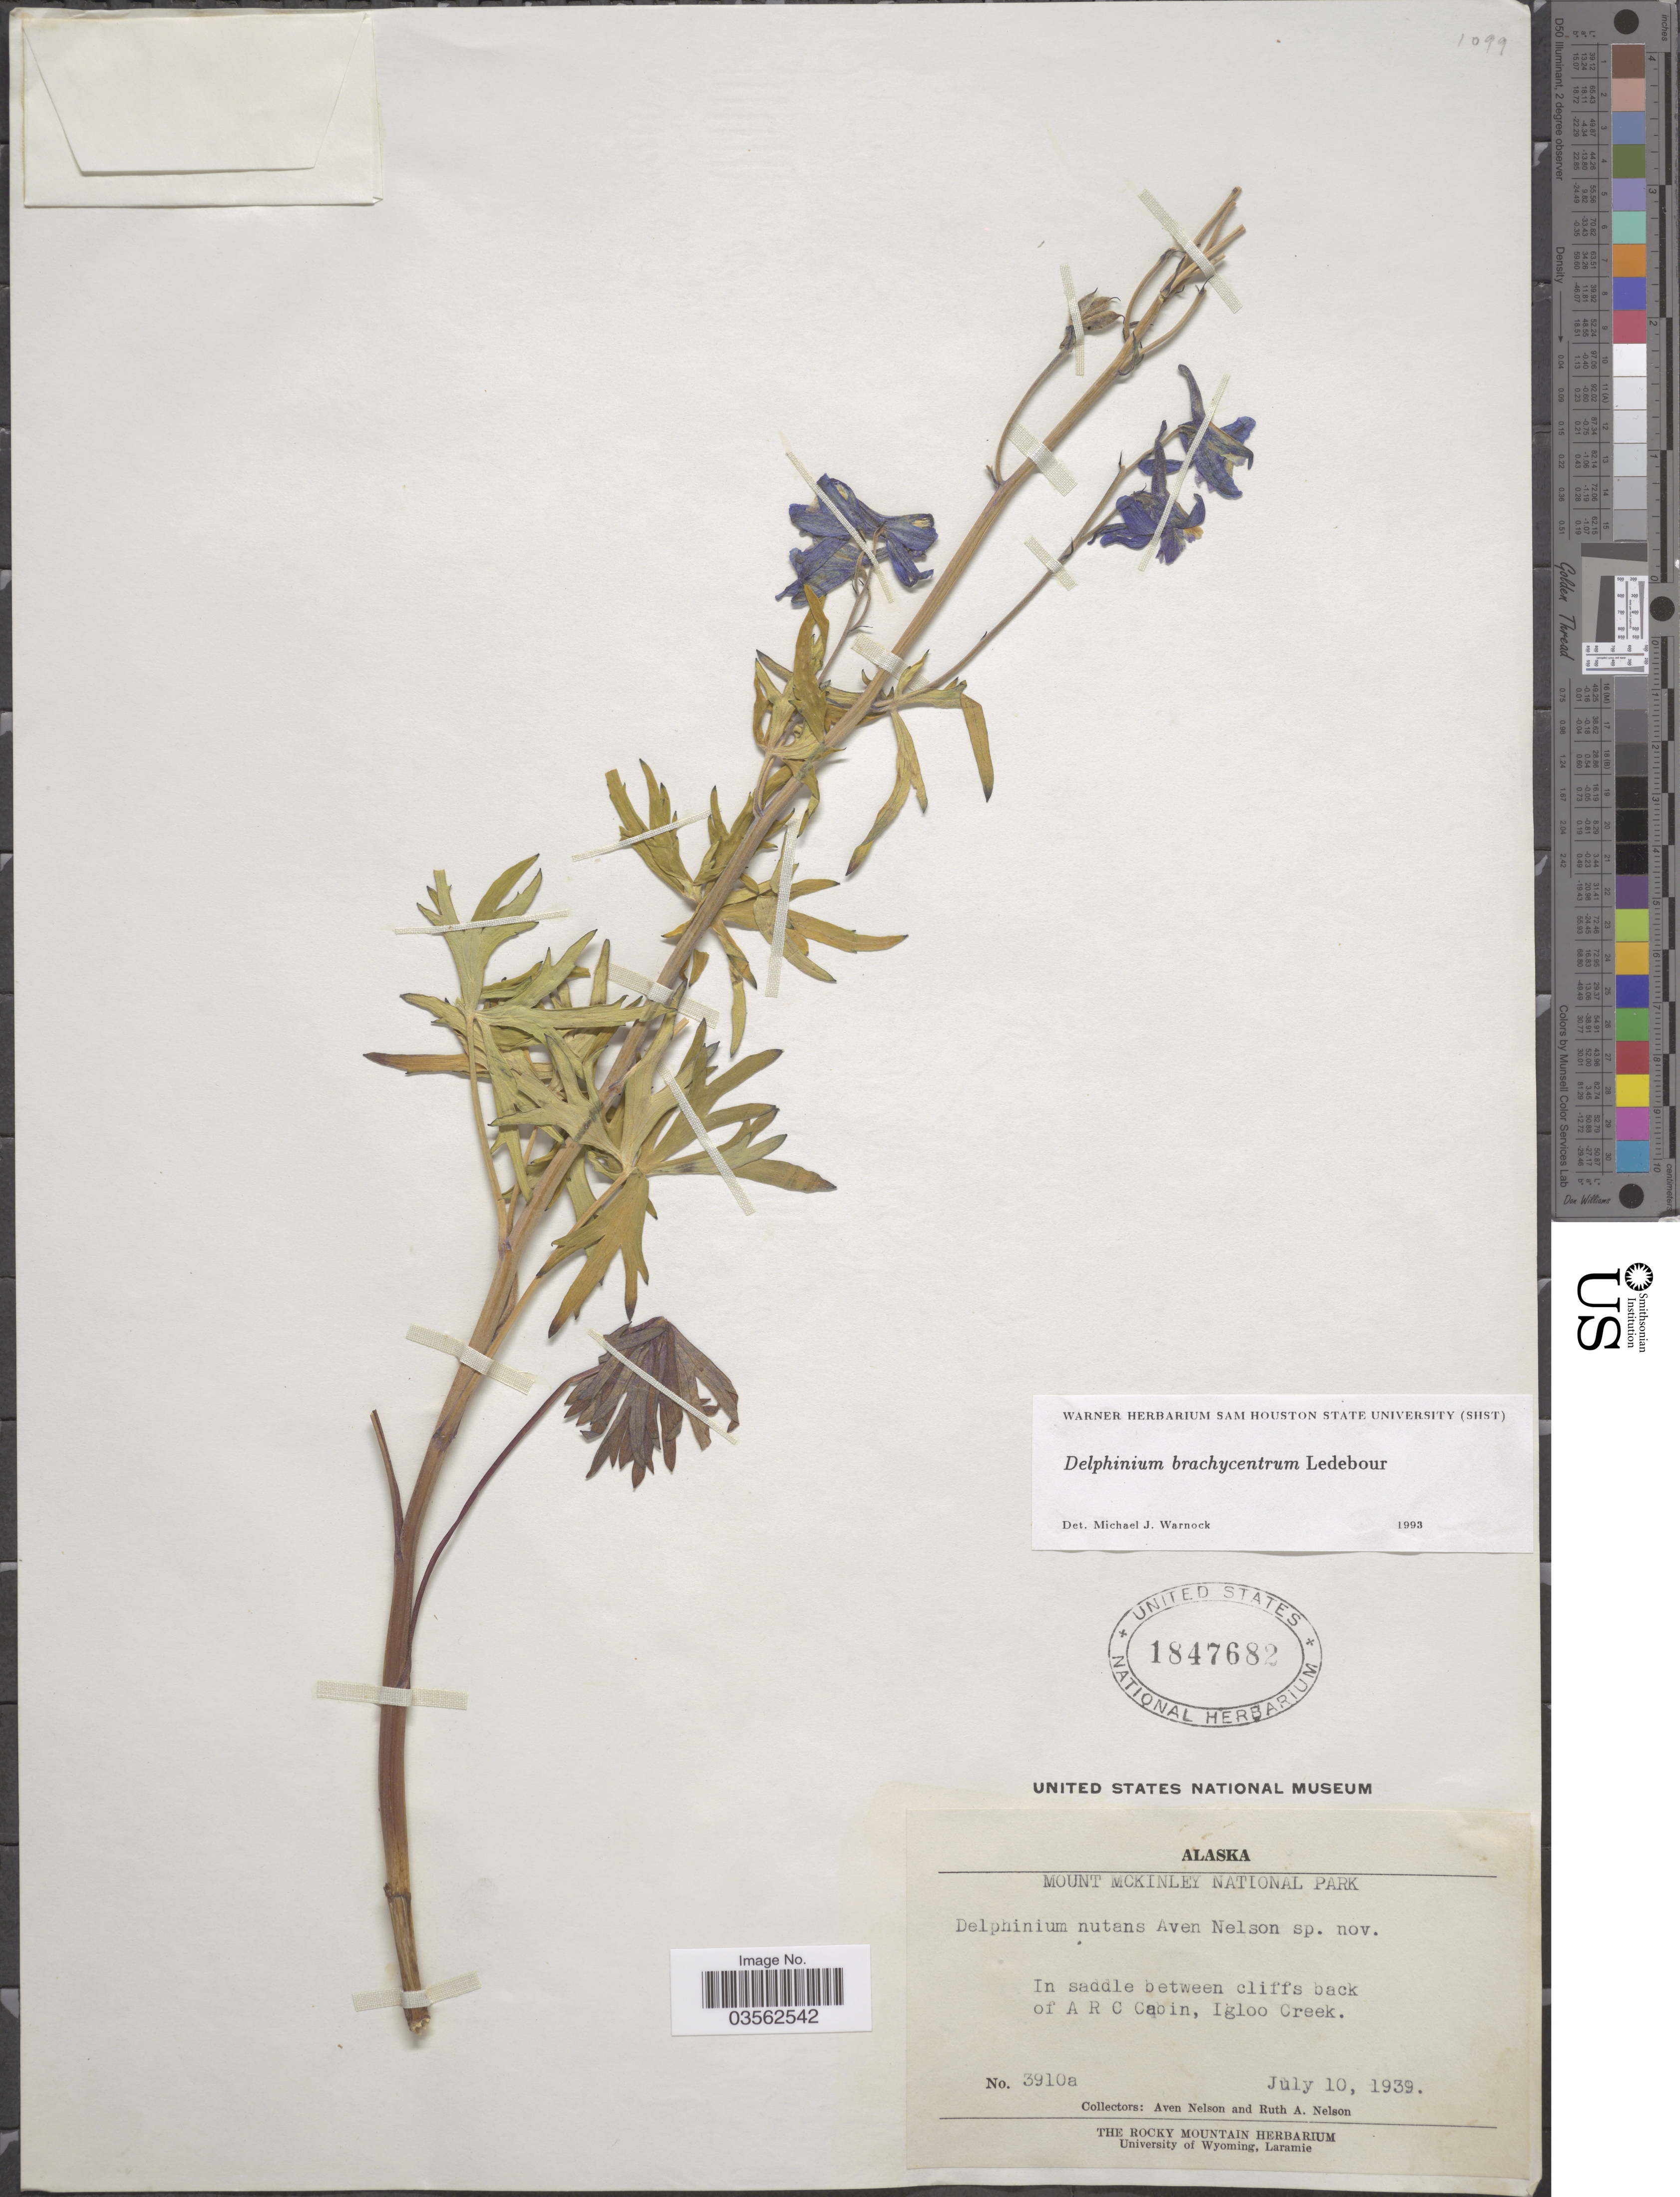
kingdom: Plantae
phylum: Tracheophyta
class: Magnoliopsida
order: Ranunculales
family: Ranunculaceae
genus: Delphinium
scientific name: Delphinium brachycentrum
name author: Ledeb.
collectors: A. Nelson & R. A. Nelson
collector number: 3910a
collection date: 1939-07-10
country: United States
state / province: Alaska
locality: Mount McKinley National Park. In saddle between cliffs back of ARC Cabin, Igloo Creek.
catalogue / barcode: US 1847682